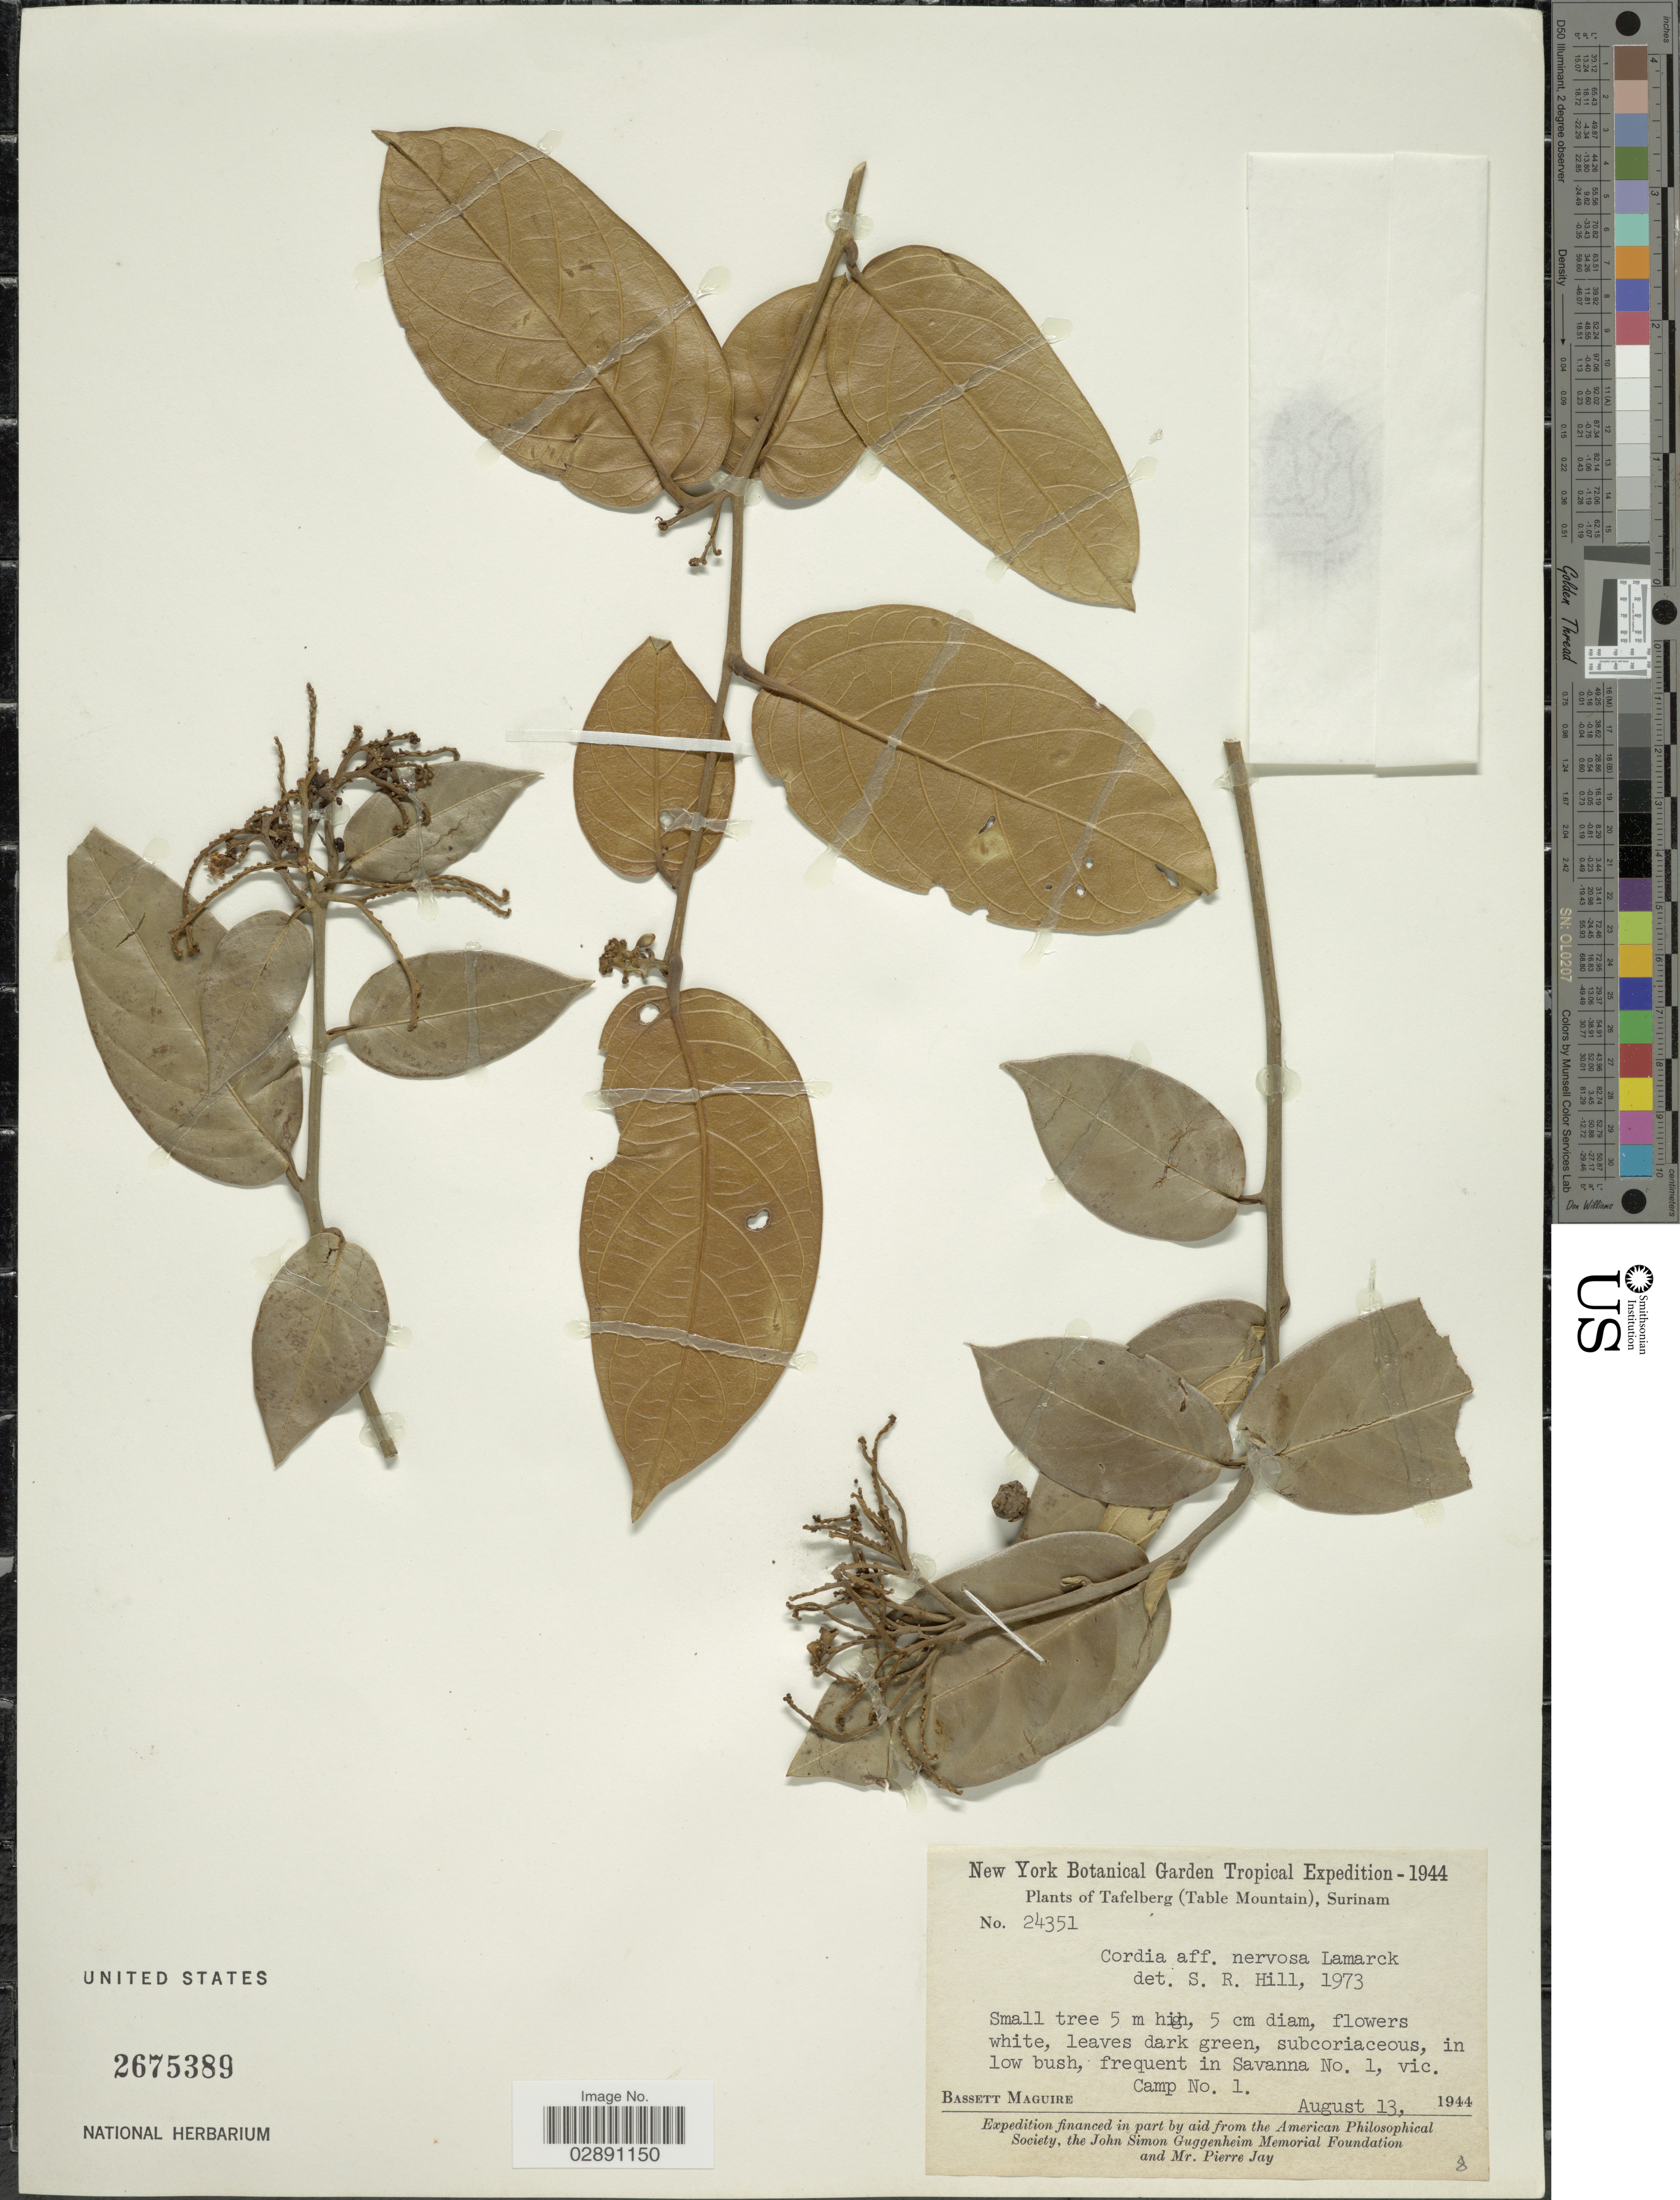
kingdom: Plantae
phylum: Tracheophyta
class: Magnoliopsida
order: Boraginales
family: Cordiaceae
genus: Cordia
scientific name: Cordia nervosa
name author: Lam.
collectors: B. Maguire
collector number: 24351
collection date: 1944-08-13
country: Suriname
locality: Tafelberg (Table Mountain). Savanna No. 1, vic. Camp No. 1.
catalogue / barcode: US 2675389